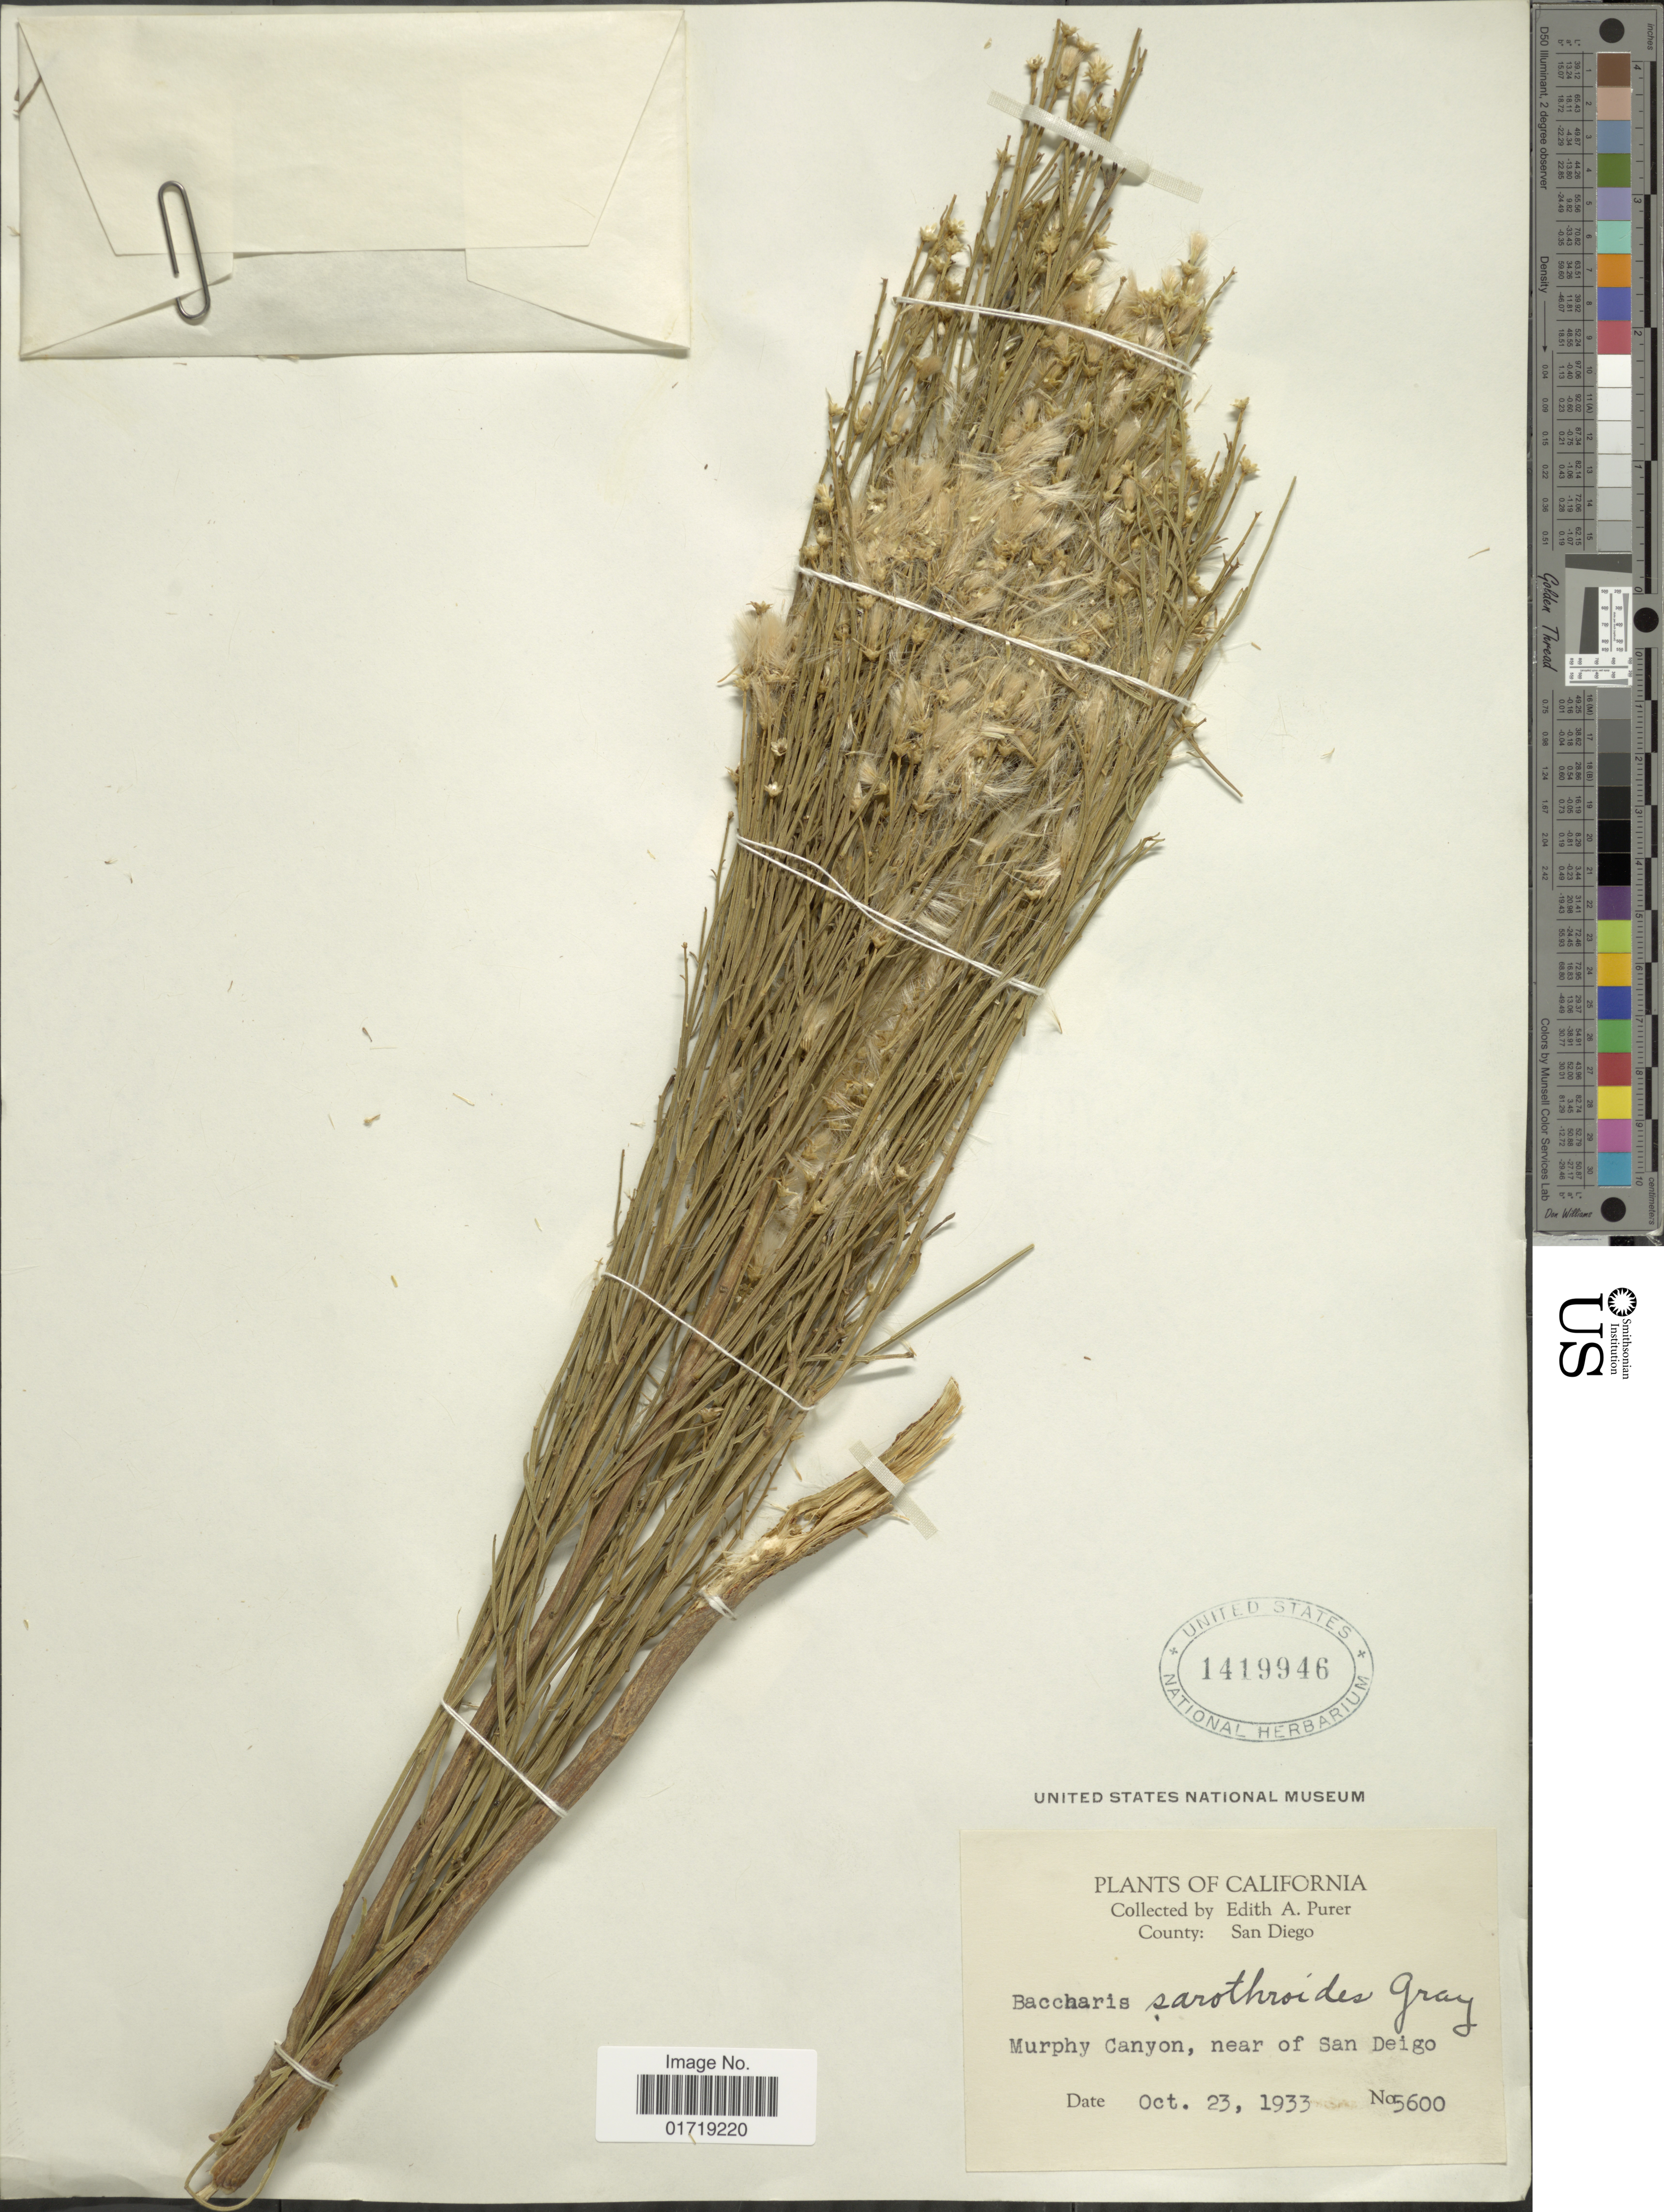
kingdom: Plantae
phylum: Tracheophyta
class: Magnoliopsida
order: Asterales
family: Asteraceae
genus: Baccharis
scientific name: Baccharis sarothroides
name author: A. Gray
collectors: E. Purer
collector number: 5600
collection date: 1933-10-23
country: United States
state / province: California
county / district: San Diego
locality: County: San Diego, Murphy Canyon, near of San Diego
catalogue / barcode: US 1419946